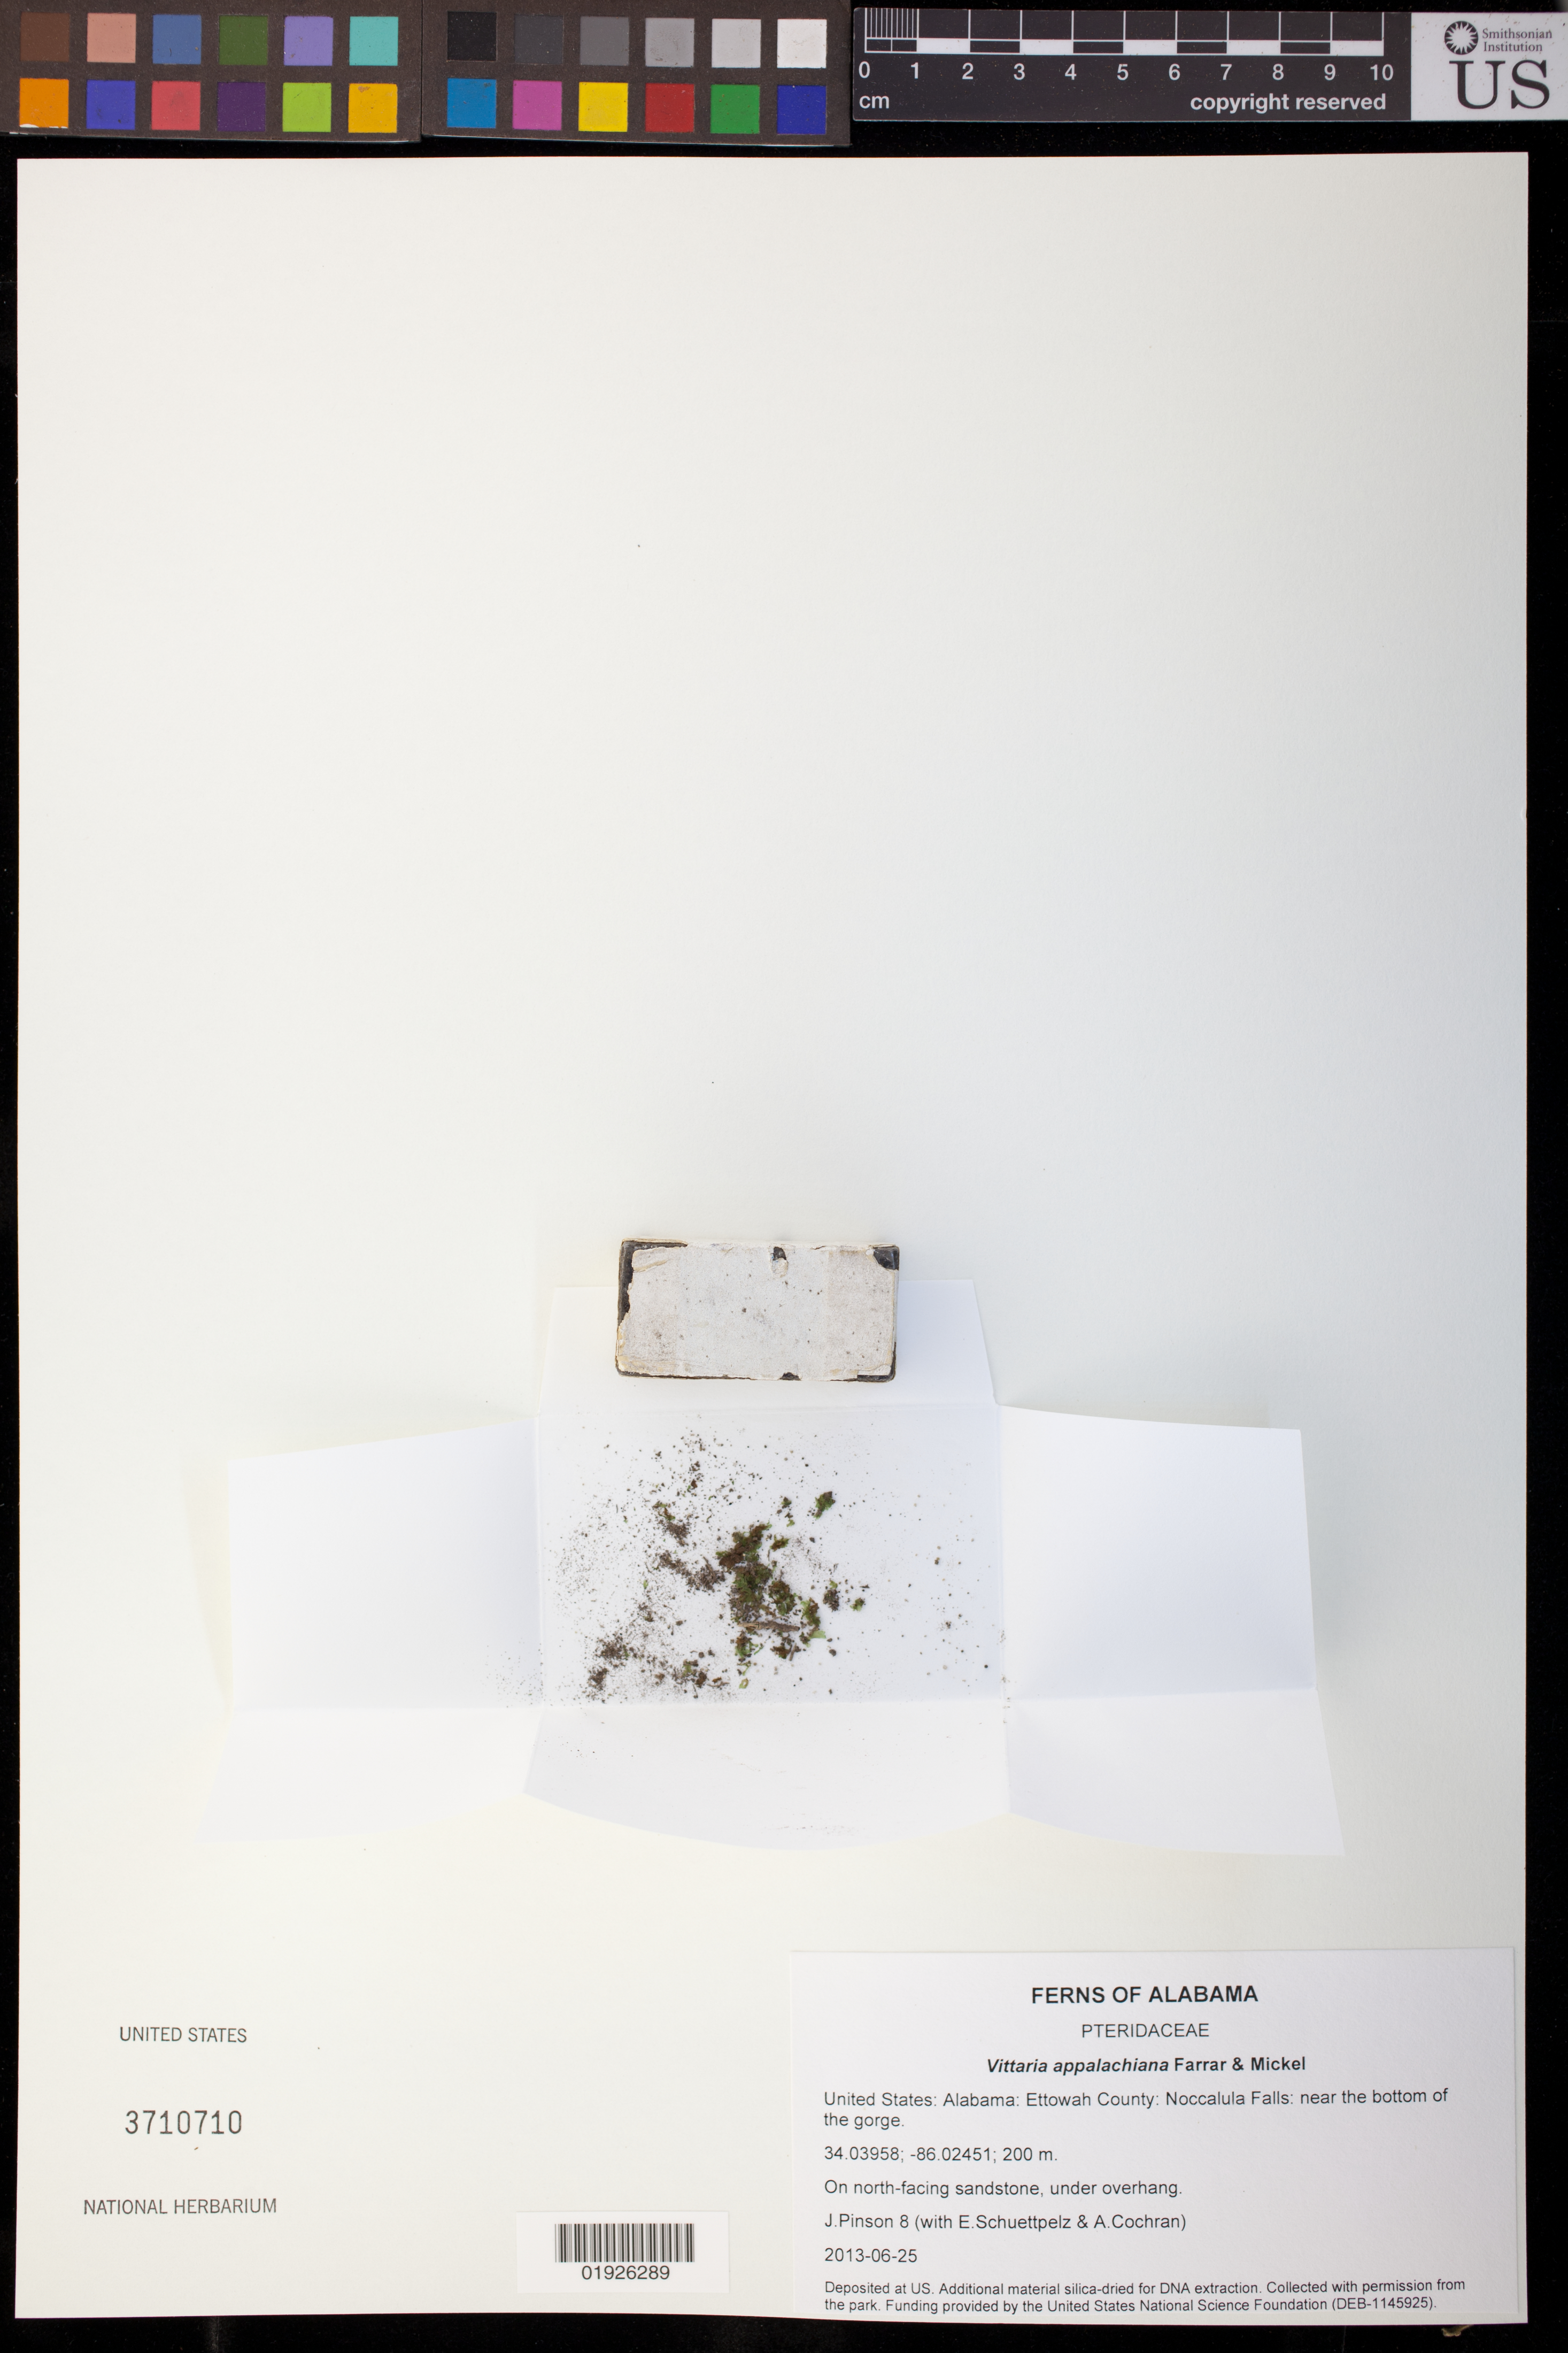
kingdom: Plantae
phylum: Tracheophyta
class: Polypodiopsida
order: Polypodiales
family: Pteridaceae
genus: Vittaria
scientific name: Vittaria appalachiana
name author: Farrar & Mickel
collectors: J. Pinson, E. Schuettpelz & A. Cochran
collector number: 8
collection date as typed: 2013-06-25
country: United States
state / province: Alabama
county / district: Ettowah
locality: Noccalula Falls: near the bottom of the gorge.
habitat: On north-facing sandstone, under overhang.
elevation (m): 200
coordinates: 34.03958, -86.02451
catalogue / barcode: US 3710710